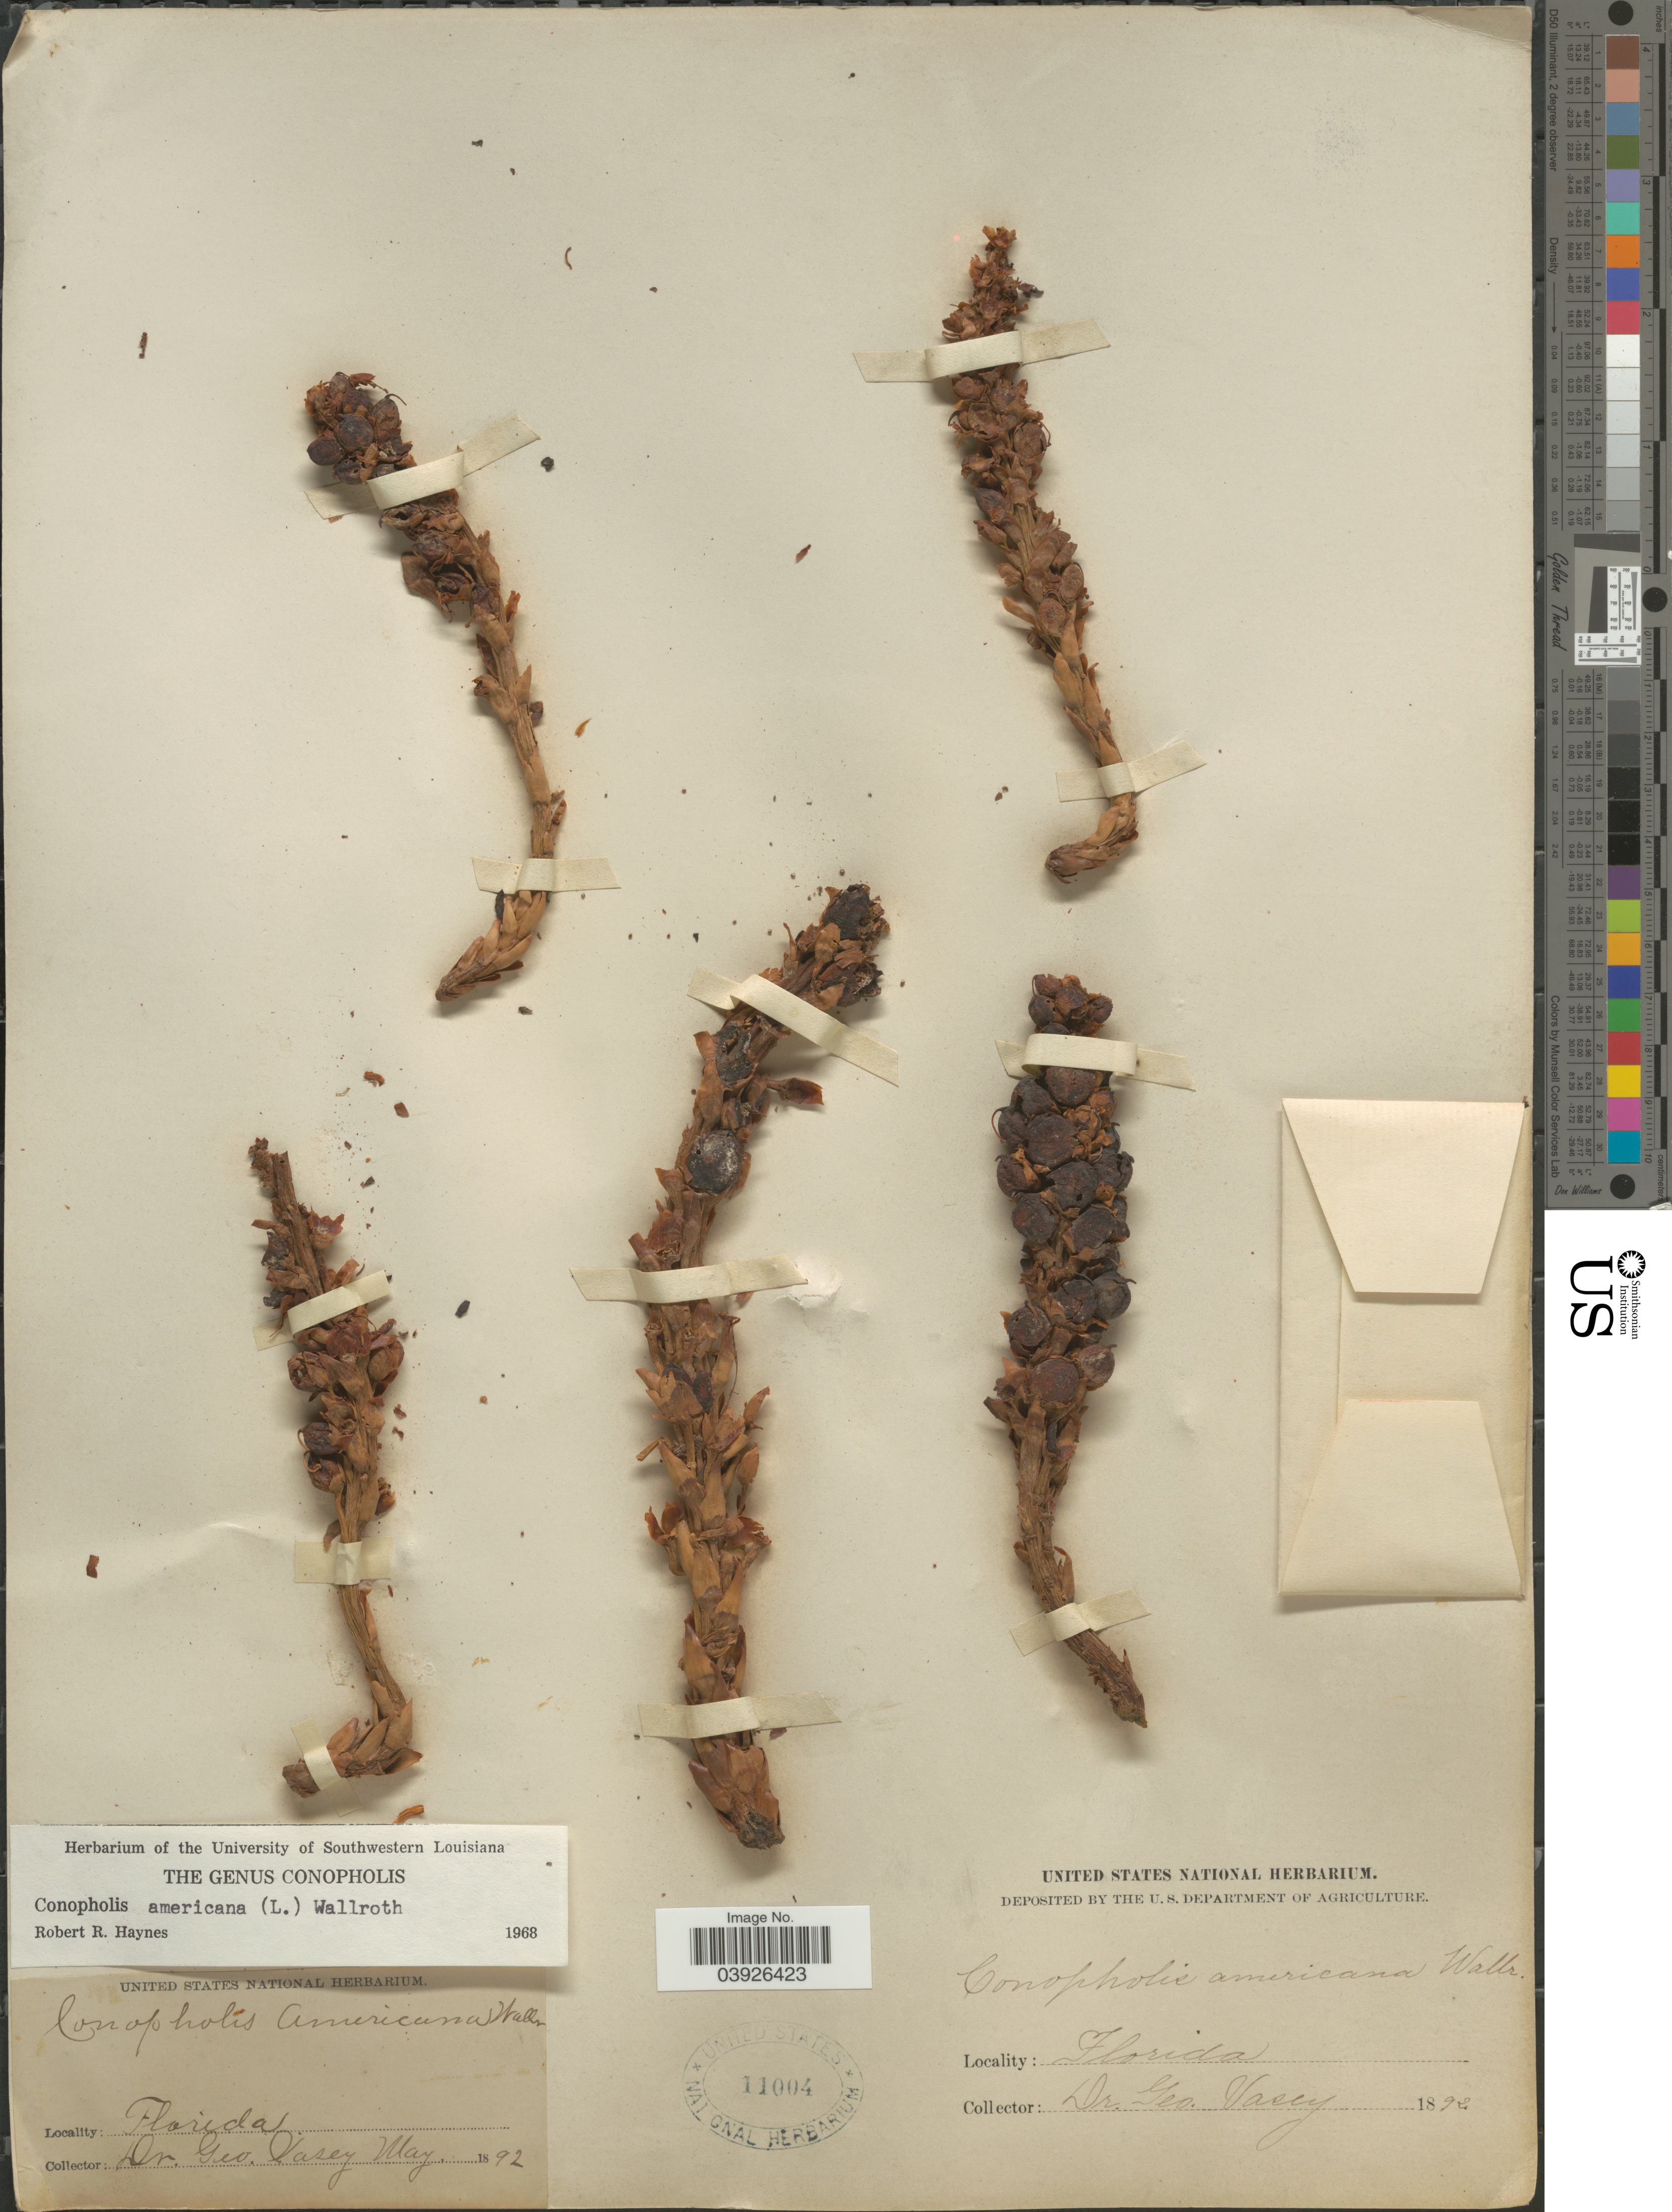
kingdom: Plantae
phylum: Tracheophyta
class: Magnoliopsida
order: Lamiales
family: Orobanchaceae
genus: Conopholis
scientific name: Conopholis americana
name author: (L. f.) Wallr.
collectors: G. R. Vasey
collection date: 1892-05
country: United States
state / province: Florida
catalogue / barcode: US 11004